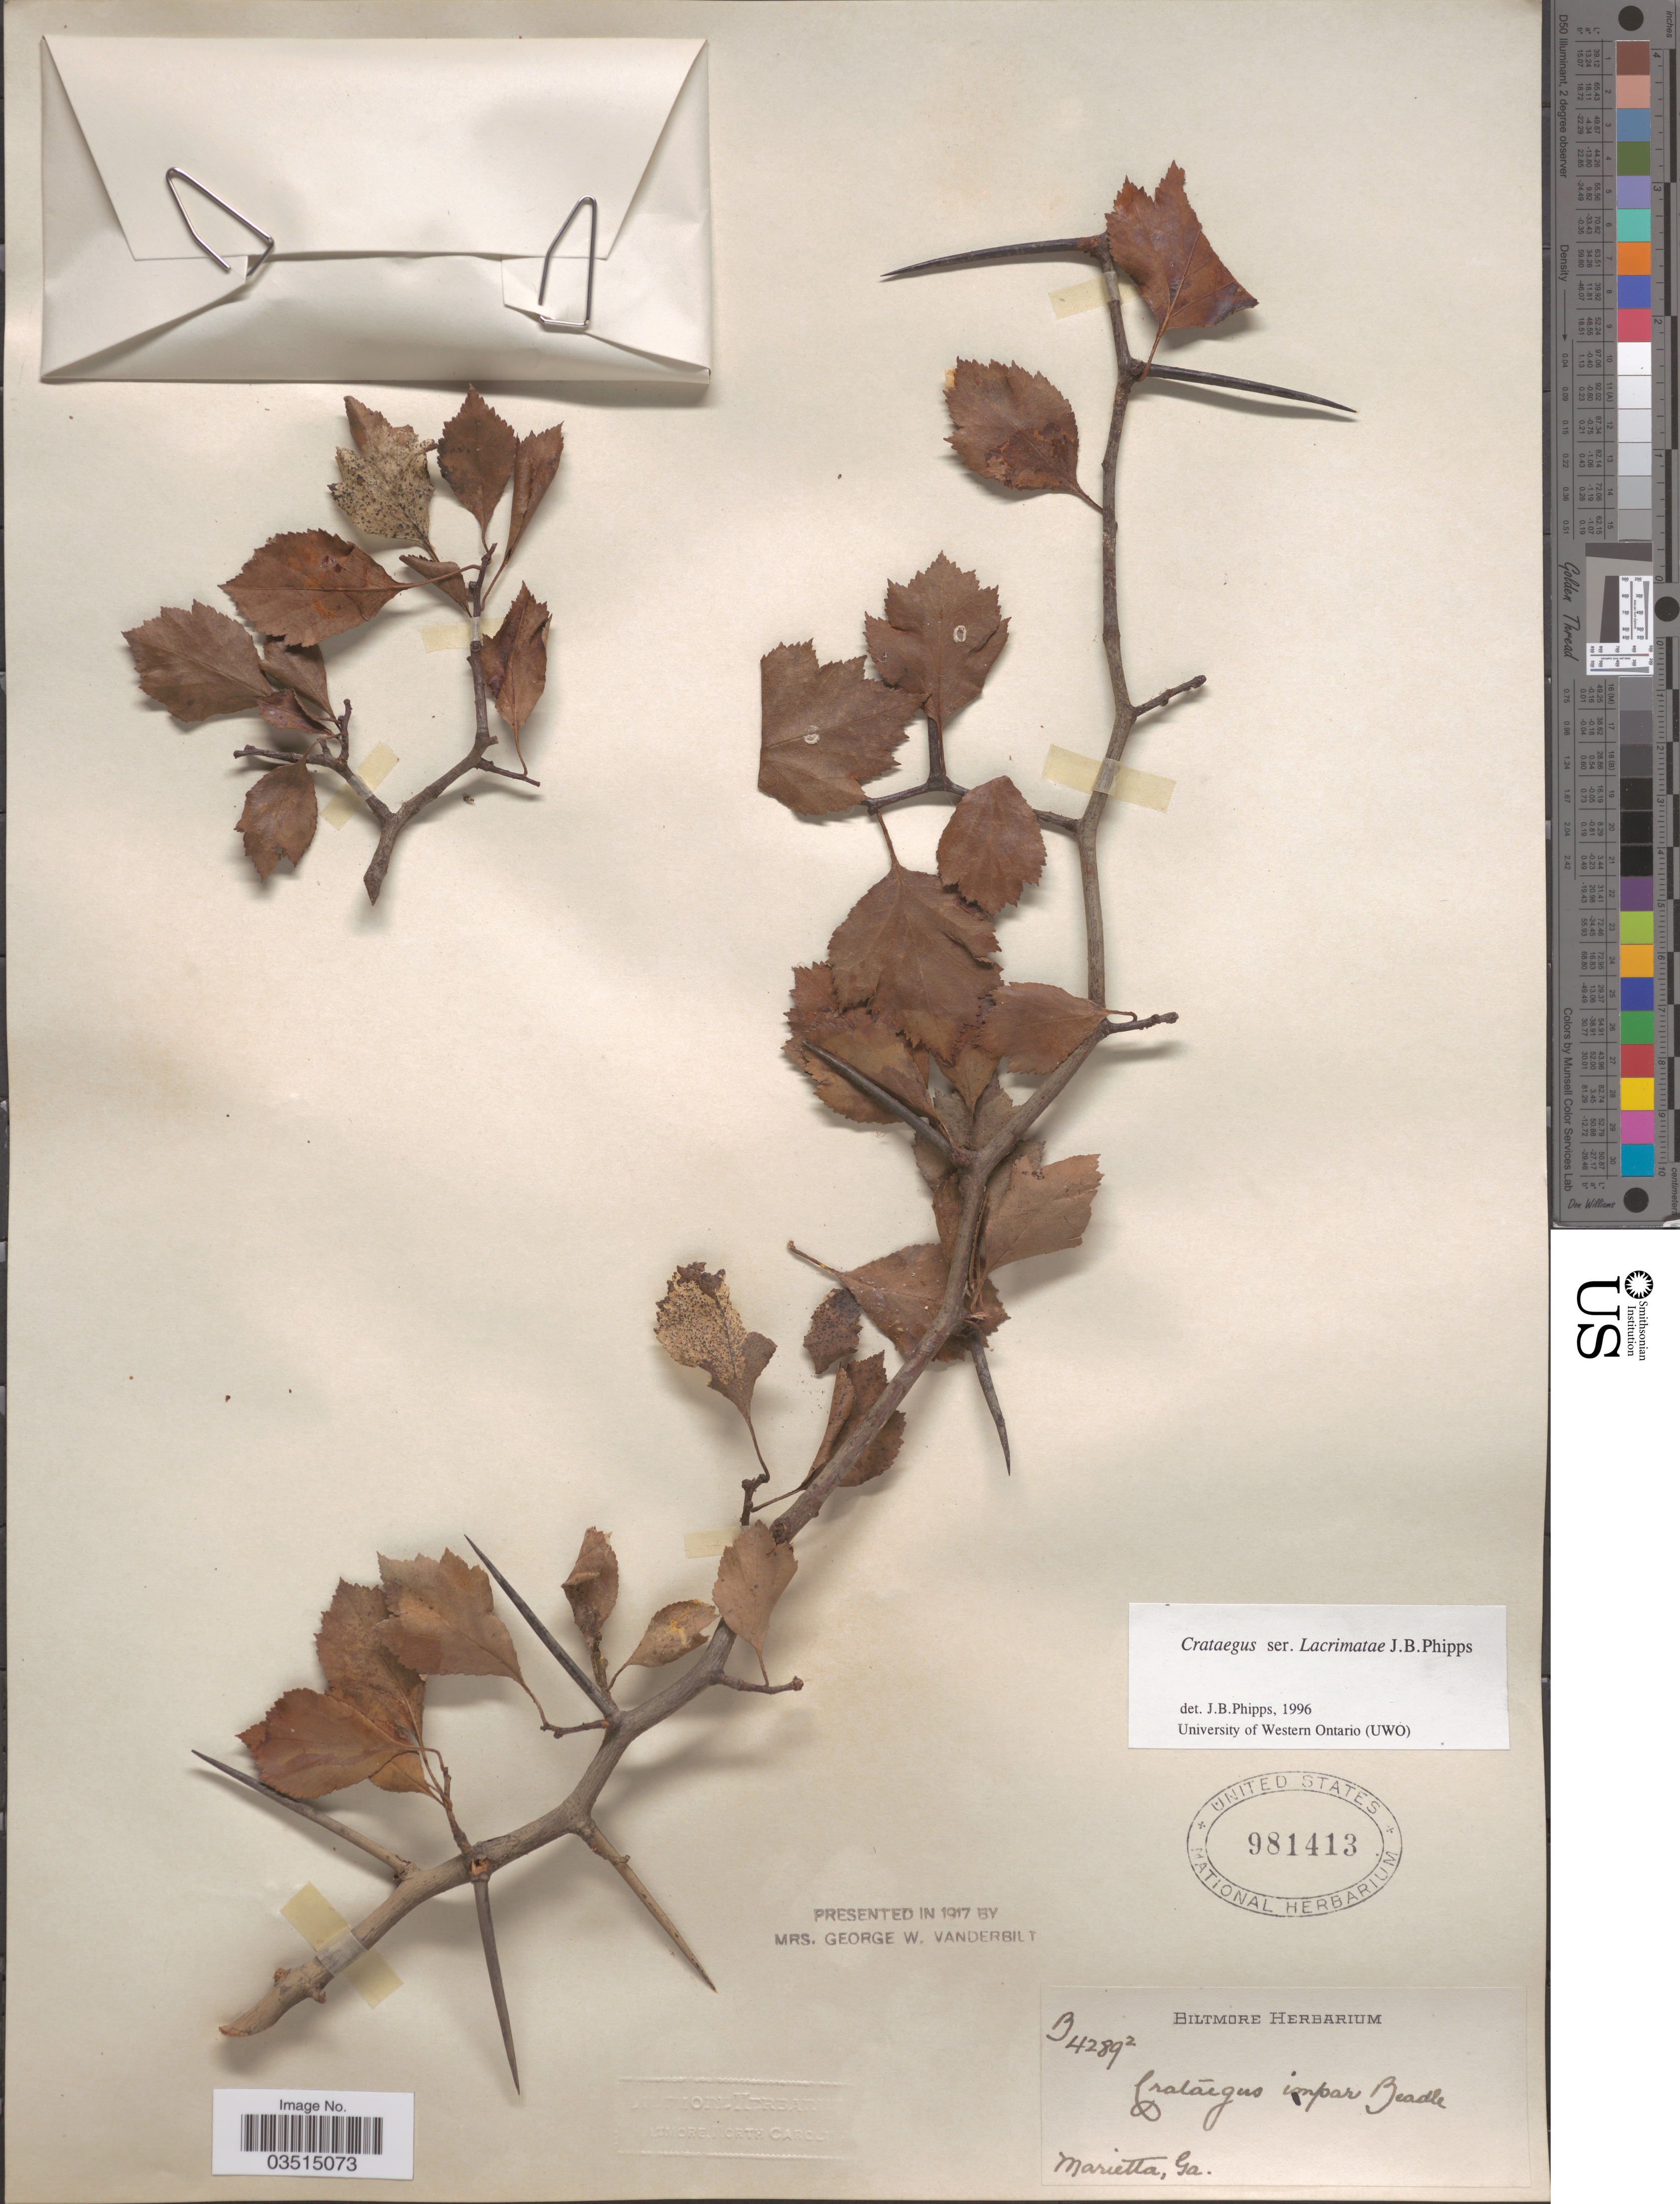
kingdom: Plantae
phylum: Tracheophyta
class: Magnoliopsida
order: Rosales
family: Rosaceae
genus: Crataegus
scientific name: Crataegus impar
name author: Beadle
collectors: ex herb. Biltmore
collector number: B42892*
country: United States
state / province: Georgia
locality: Marietta.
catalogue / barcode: US 981413